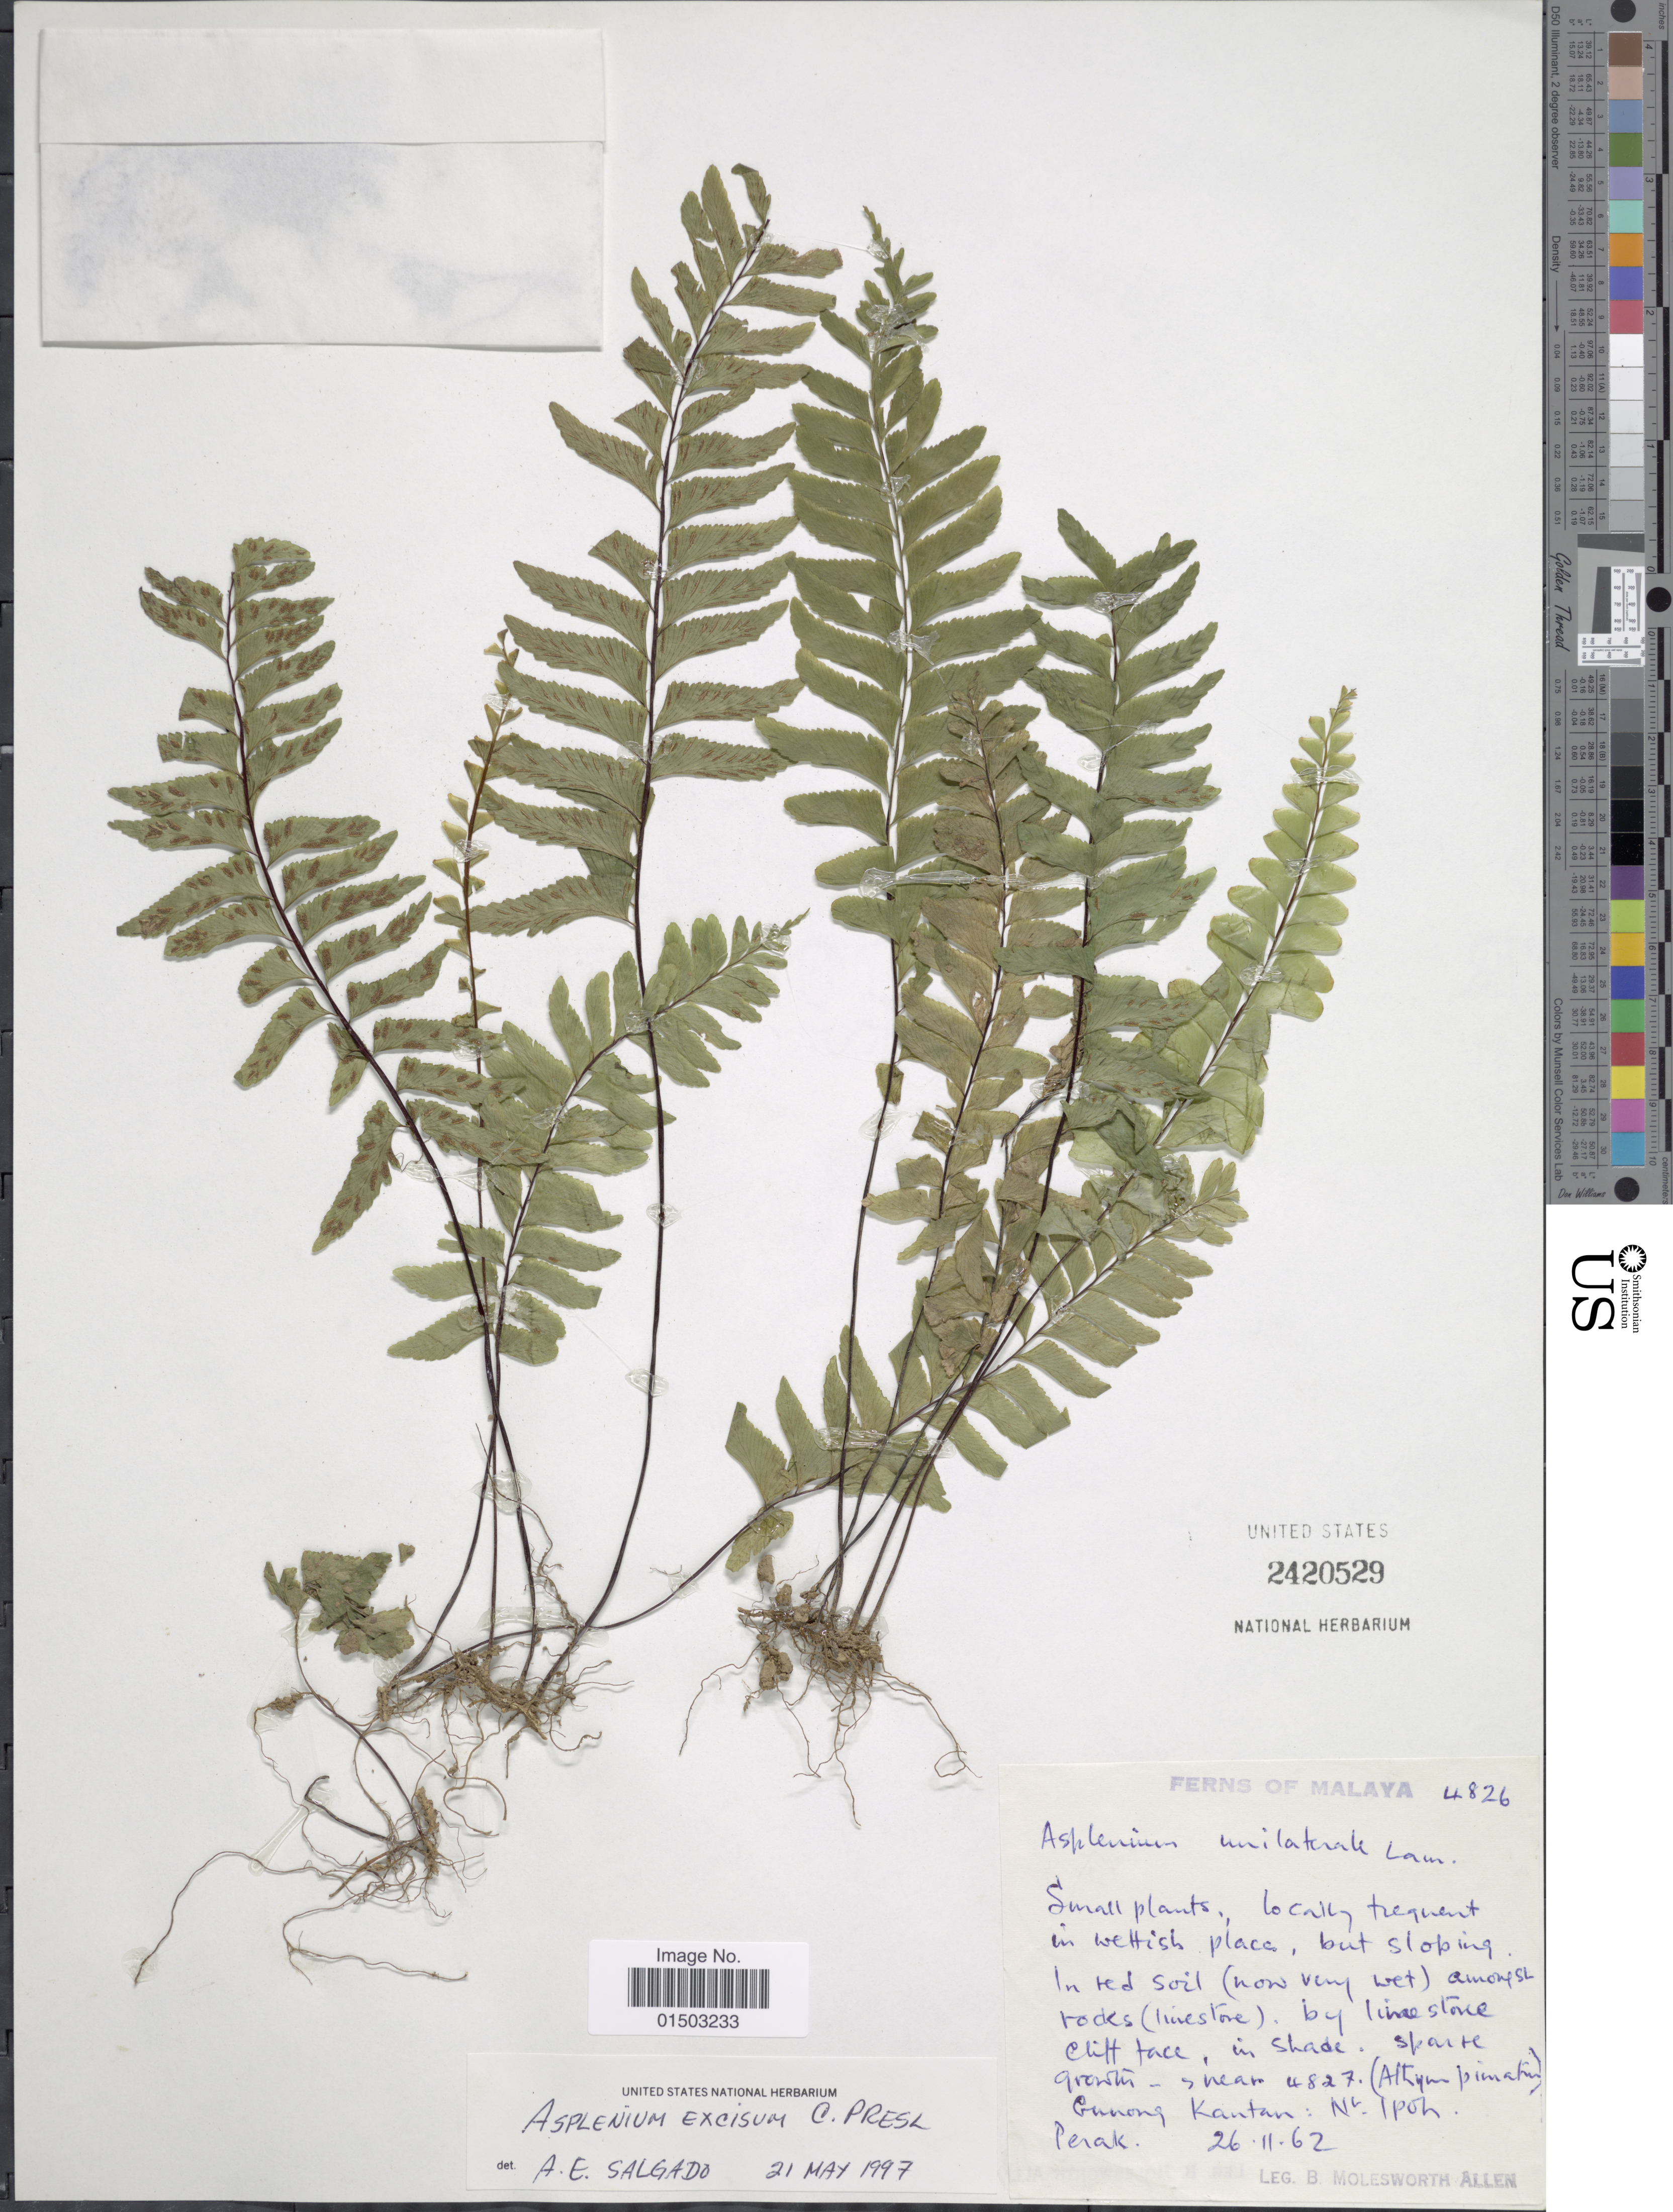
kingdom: Plantae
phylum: Tracheophyta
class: Polypodiopsida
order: Polypodiales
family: Aspleniaceae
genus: Hymenasplenium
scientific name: Hymenasplenium unilaterale var. majus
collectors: B. E. G. Molesworth-Allen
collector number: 4826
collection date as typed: Transcribed d/m/y: 26/11/62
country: Malaysia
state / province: Perak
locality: Gunong Kantan: Nr Ipoh. Perak.Malaya.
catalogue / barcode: US 2420529